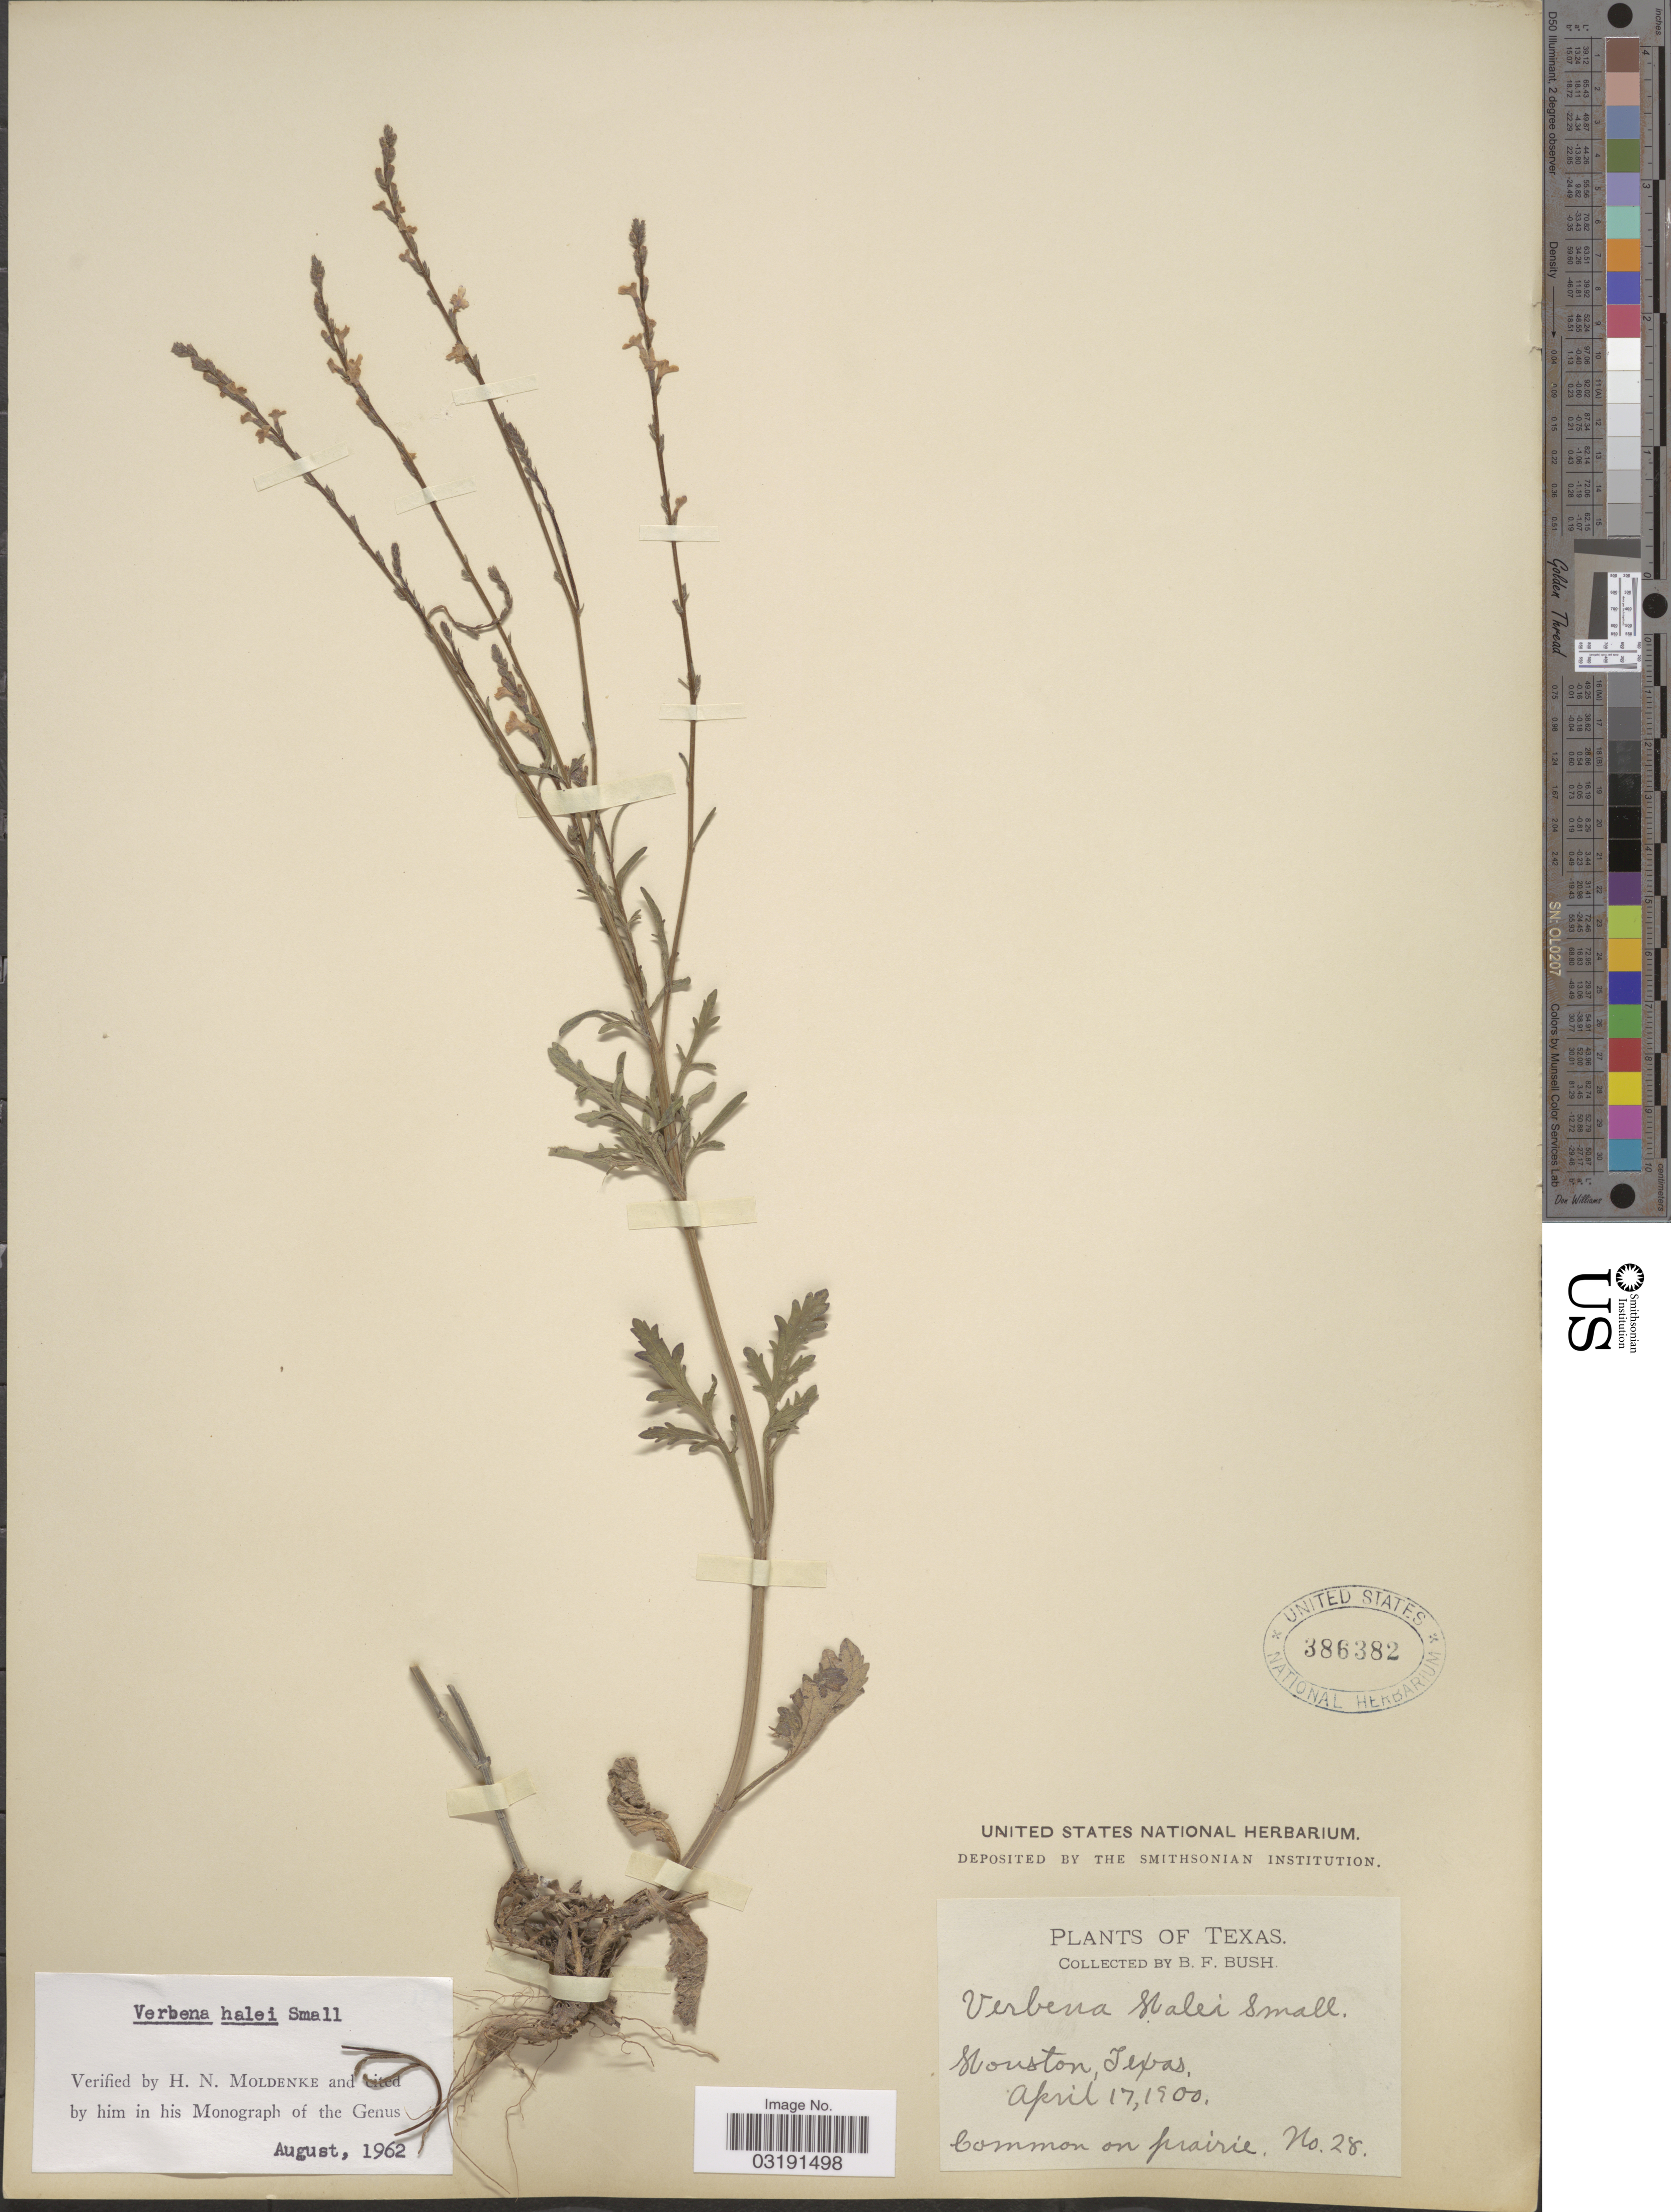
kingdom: Plantae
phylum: Tracheophyta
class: Magnoliopsida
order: Lamiales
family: Verbenaceae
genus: Verbena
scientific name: Verbena halei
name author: Small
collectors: B. F. Bush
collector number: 28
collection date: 1900-04-17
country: United States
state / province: Texas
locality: Houston.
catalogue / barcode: US 386382